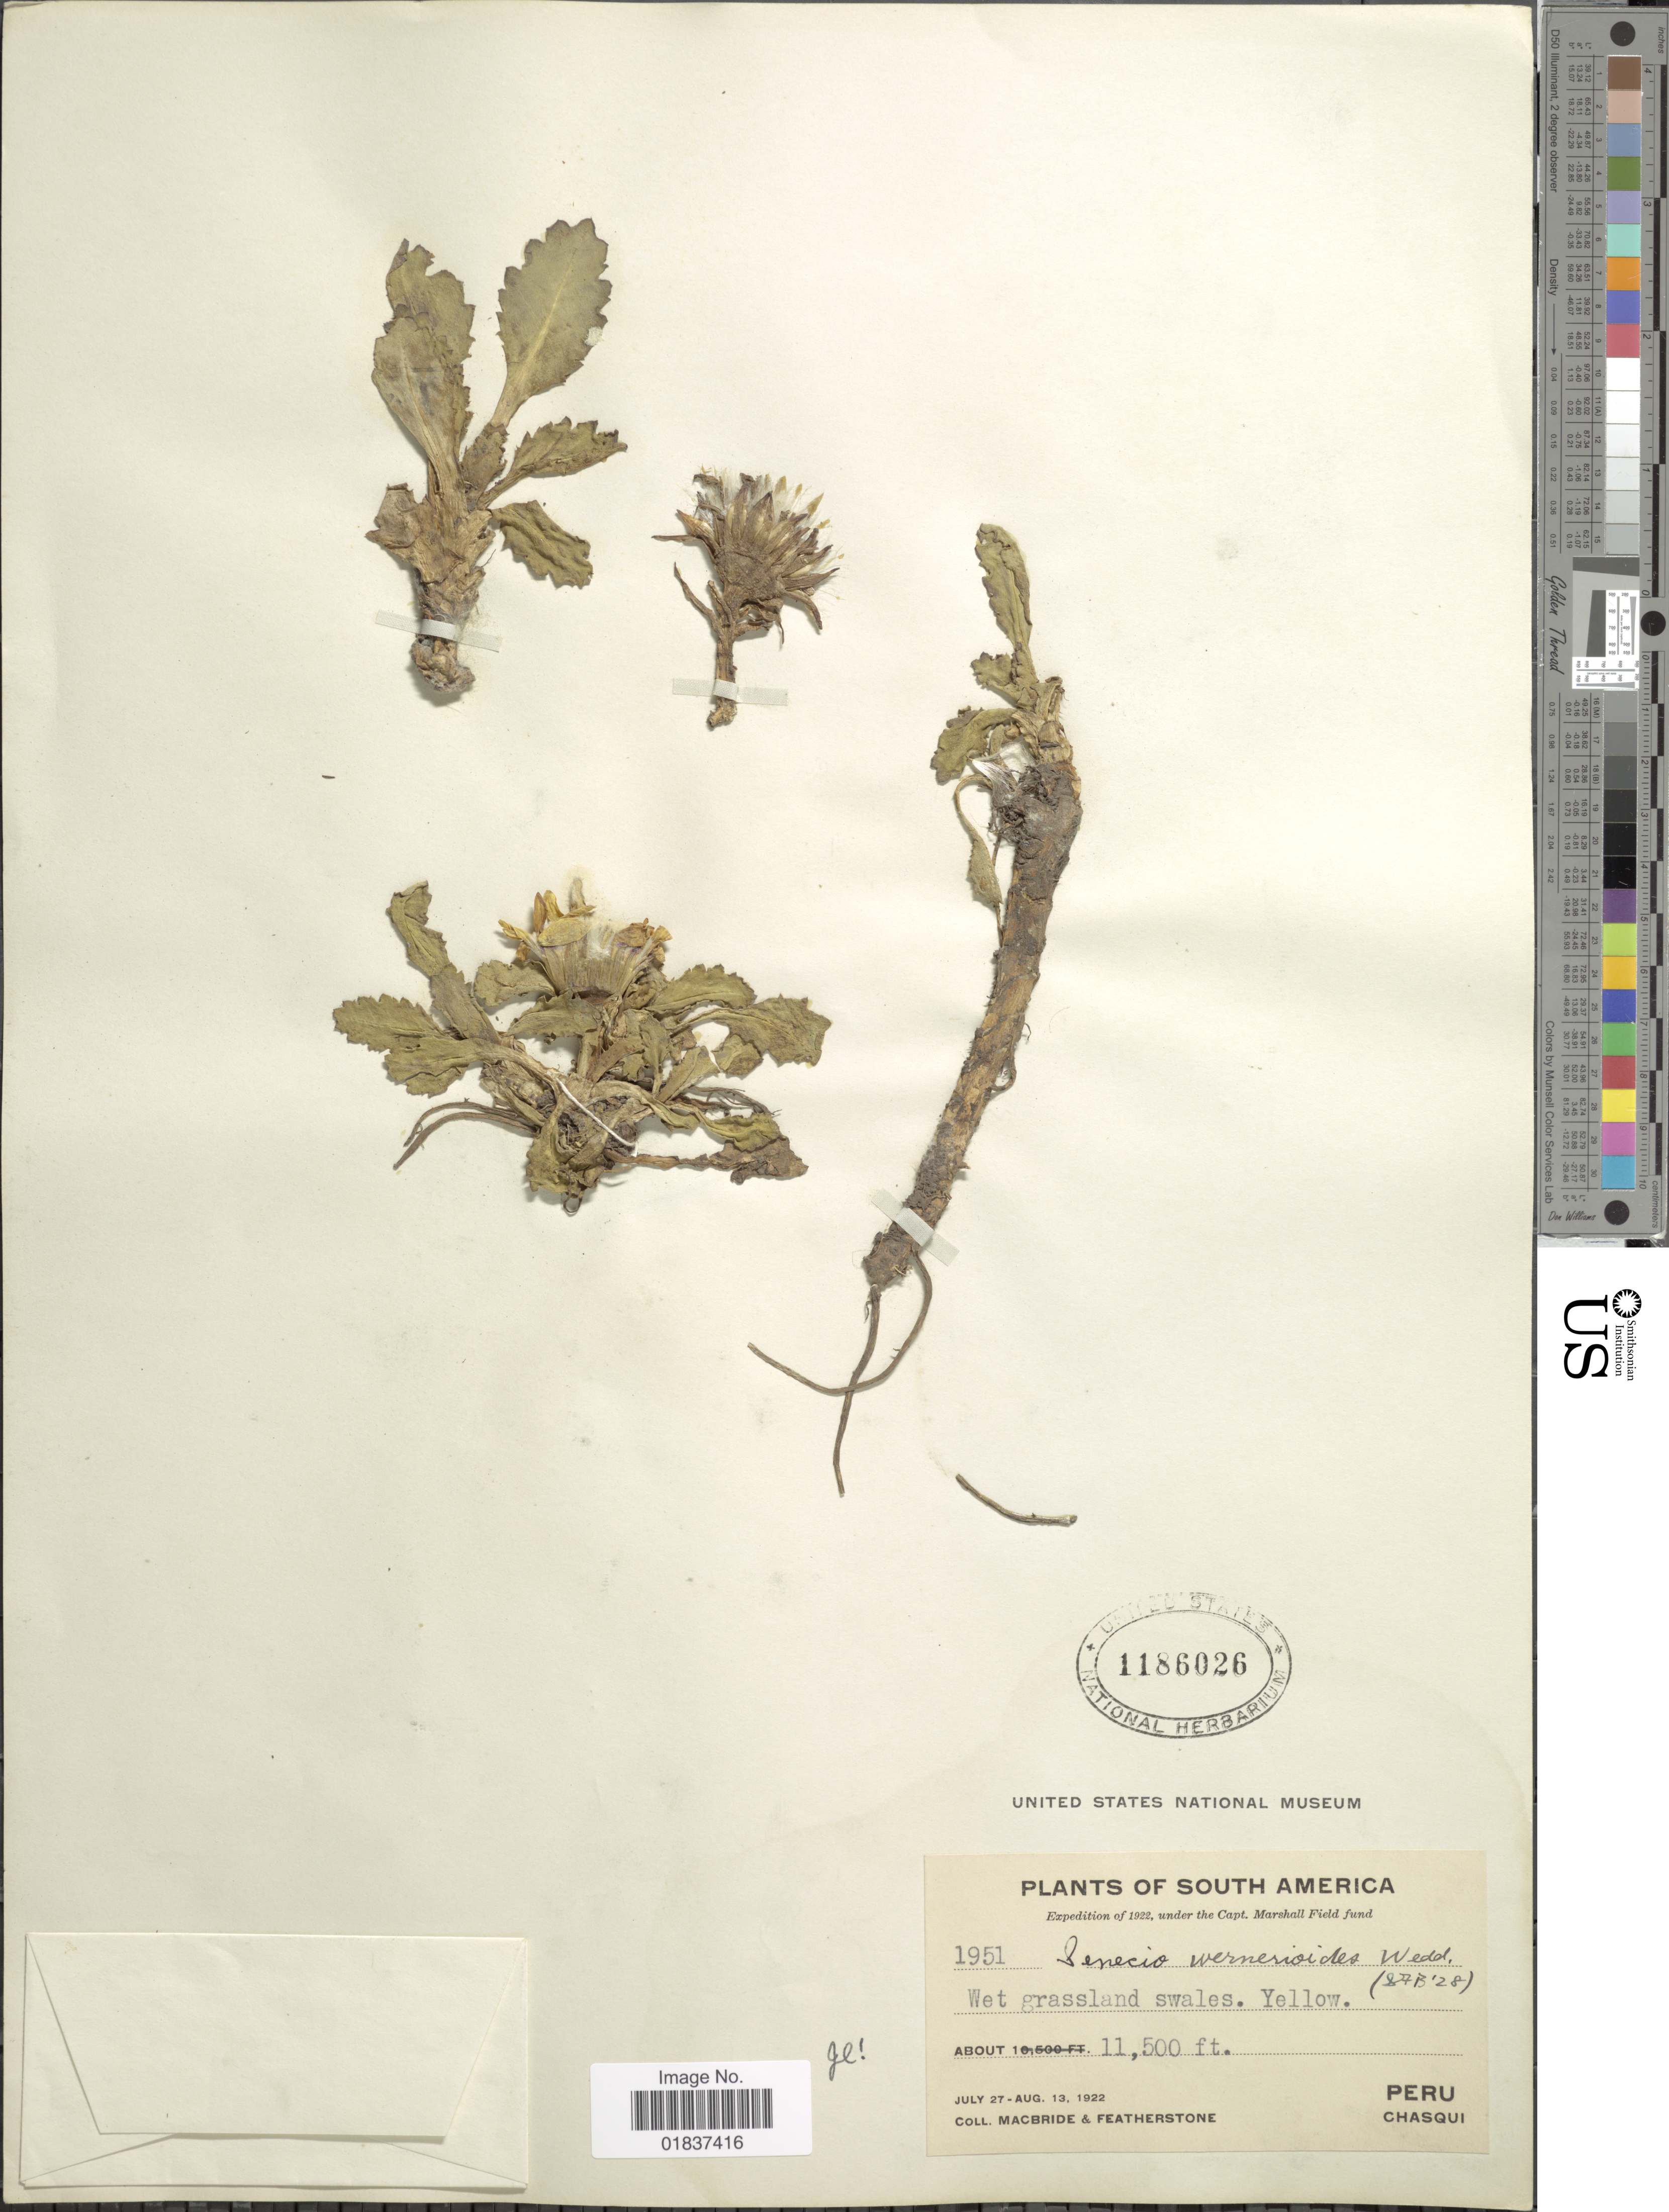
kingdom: Plantae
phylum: Tracheophyta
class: Magnoliopsida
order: Asterales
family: Asteraceae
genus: Senecio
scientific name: Senecio breviscapus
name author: DC.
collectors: J. F. Macbride & -. Featherstone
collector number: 1951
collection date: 1922-07-27/1922-08-13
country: Peru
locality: Chasqui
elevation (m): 3505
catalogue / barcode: US 1186026